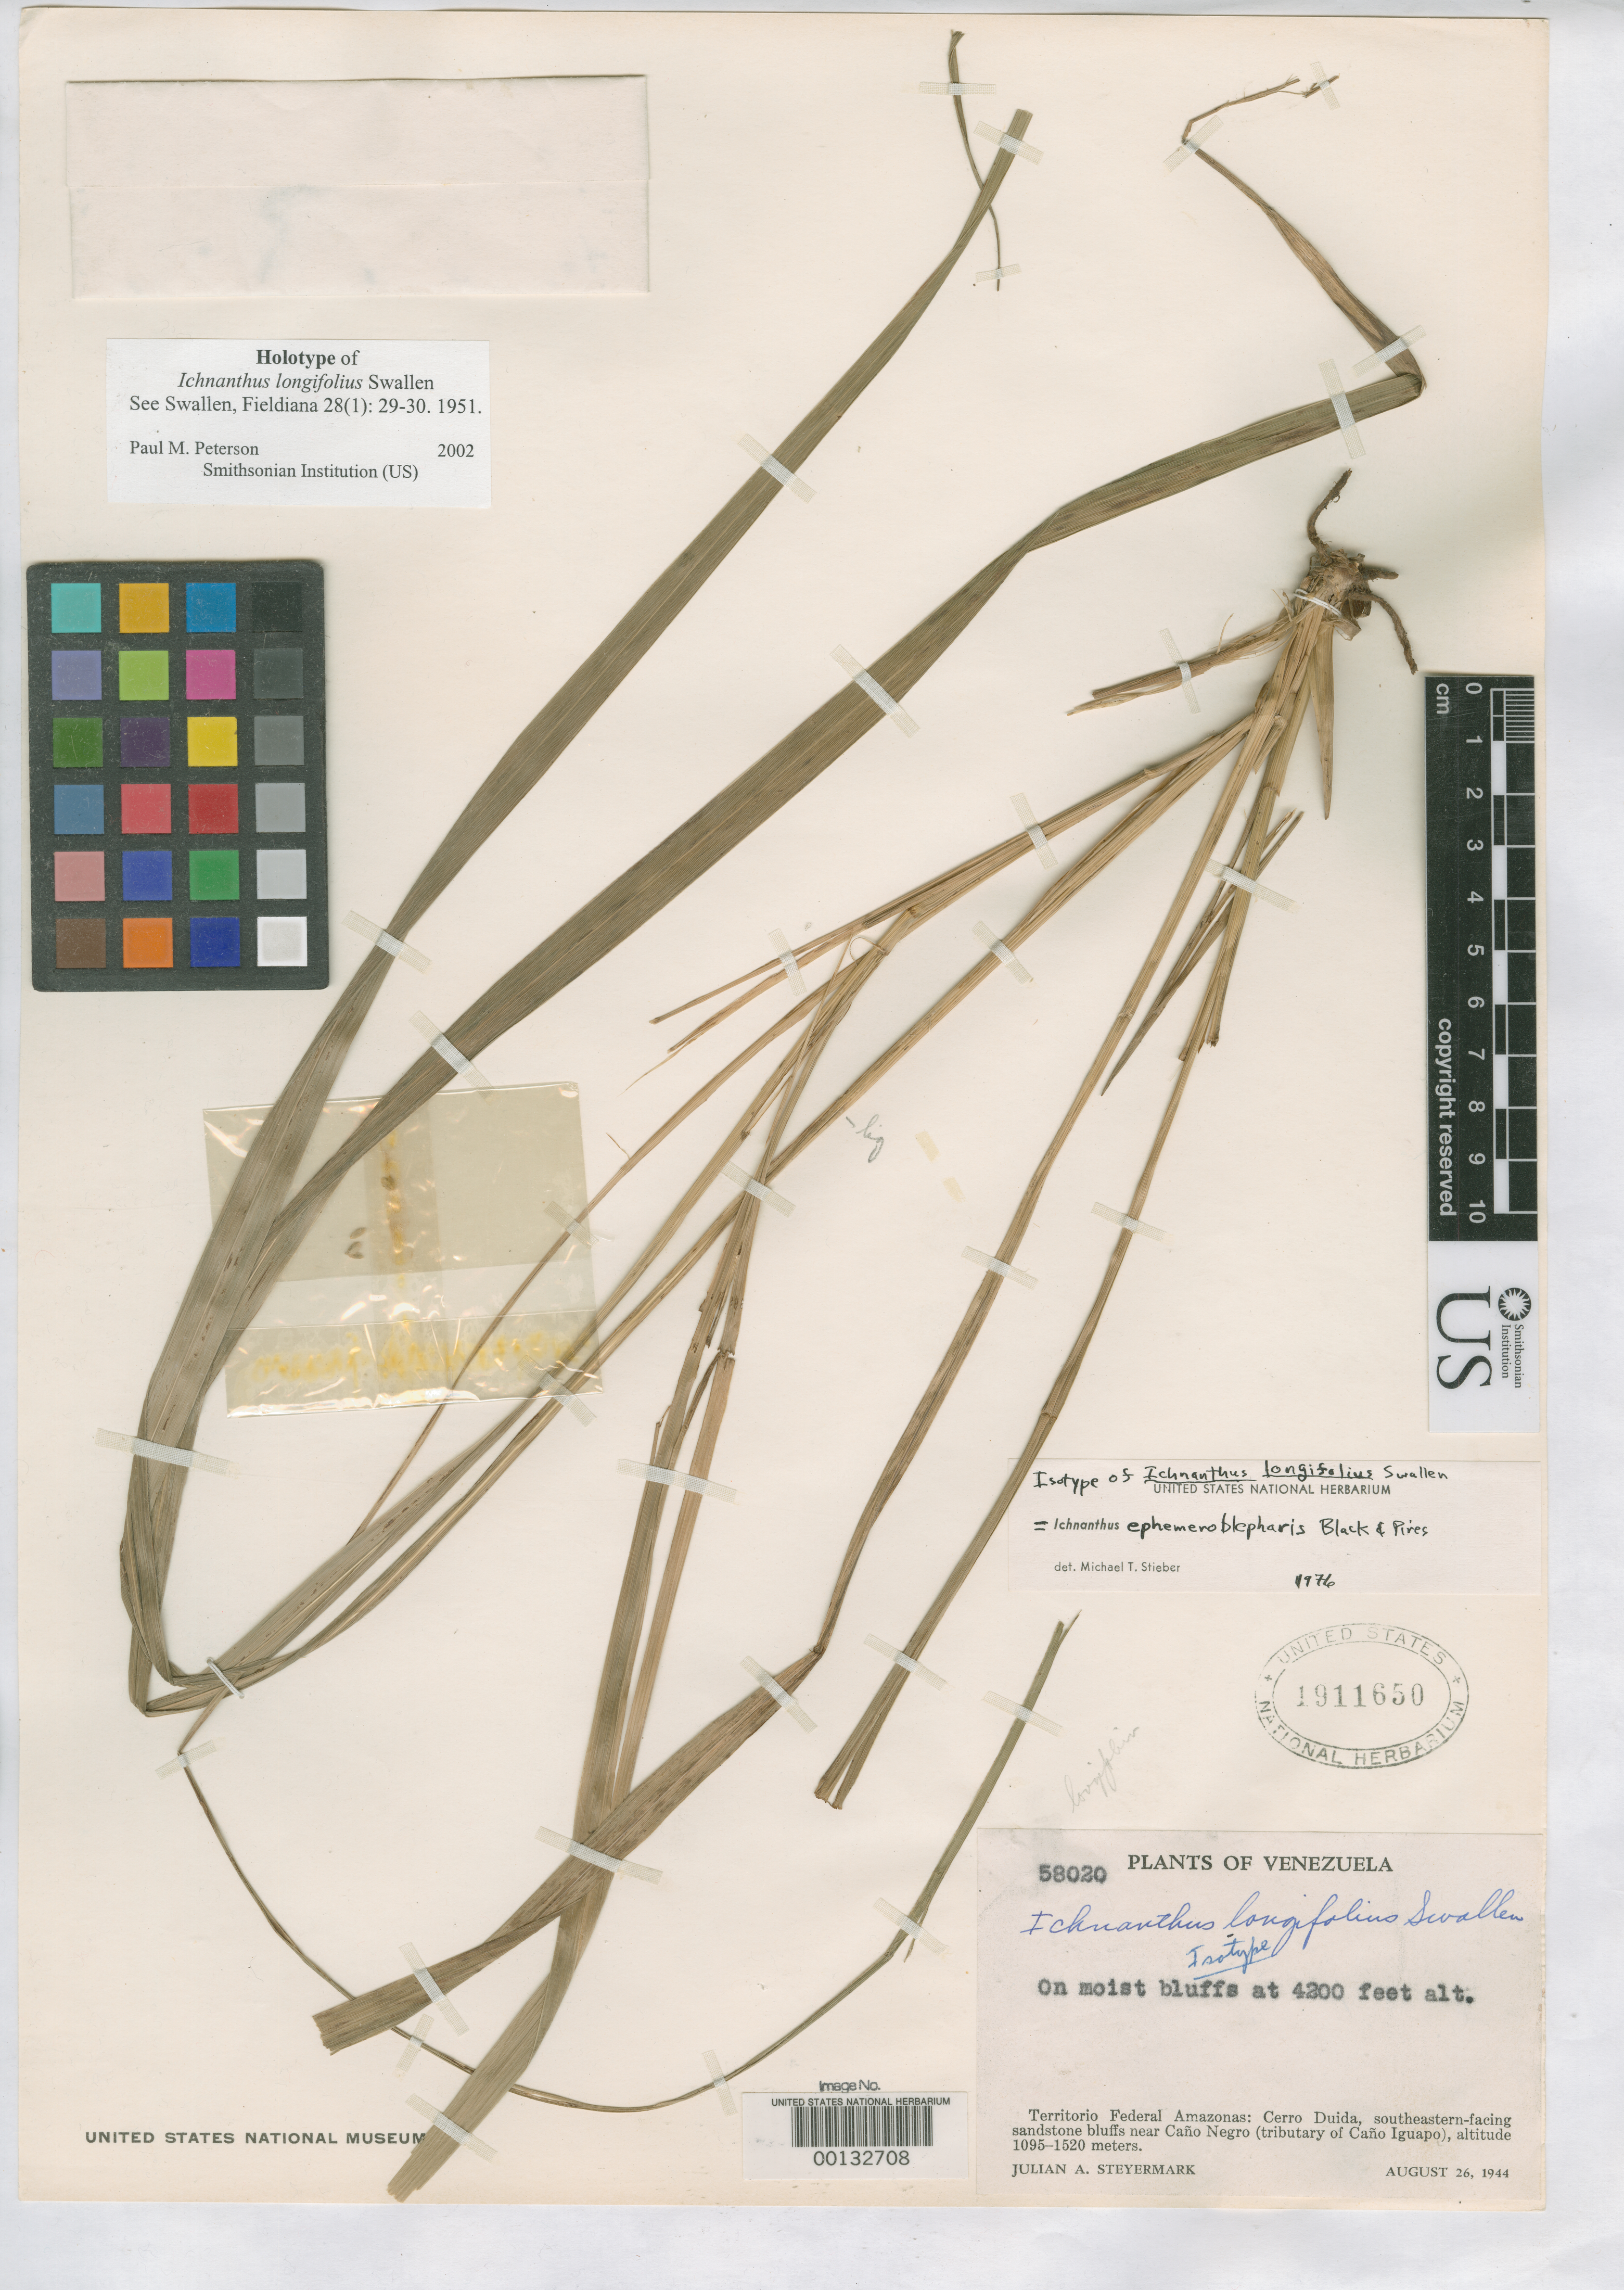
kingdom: Plantae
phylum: Tracheophyta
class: Liliopsida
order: Poales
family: Poaceae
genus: Ichnanthus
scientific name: Ichnanthus longifolius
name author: Swallen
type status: Holotype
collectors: J. Steyermark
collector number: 58020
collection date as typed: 26 Aug 1944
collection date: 1944-08-26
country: Venezuela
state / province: Amazonas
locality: Cerro Duida, near Cano Negro.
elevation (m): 1095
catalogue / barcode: US 1911650